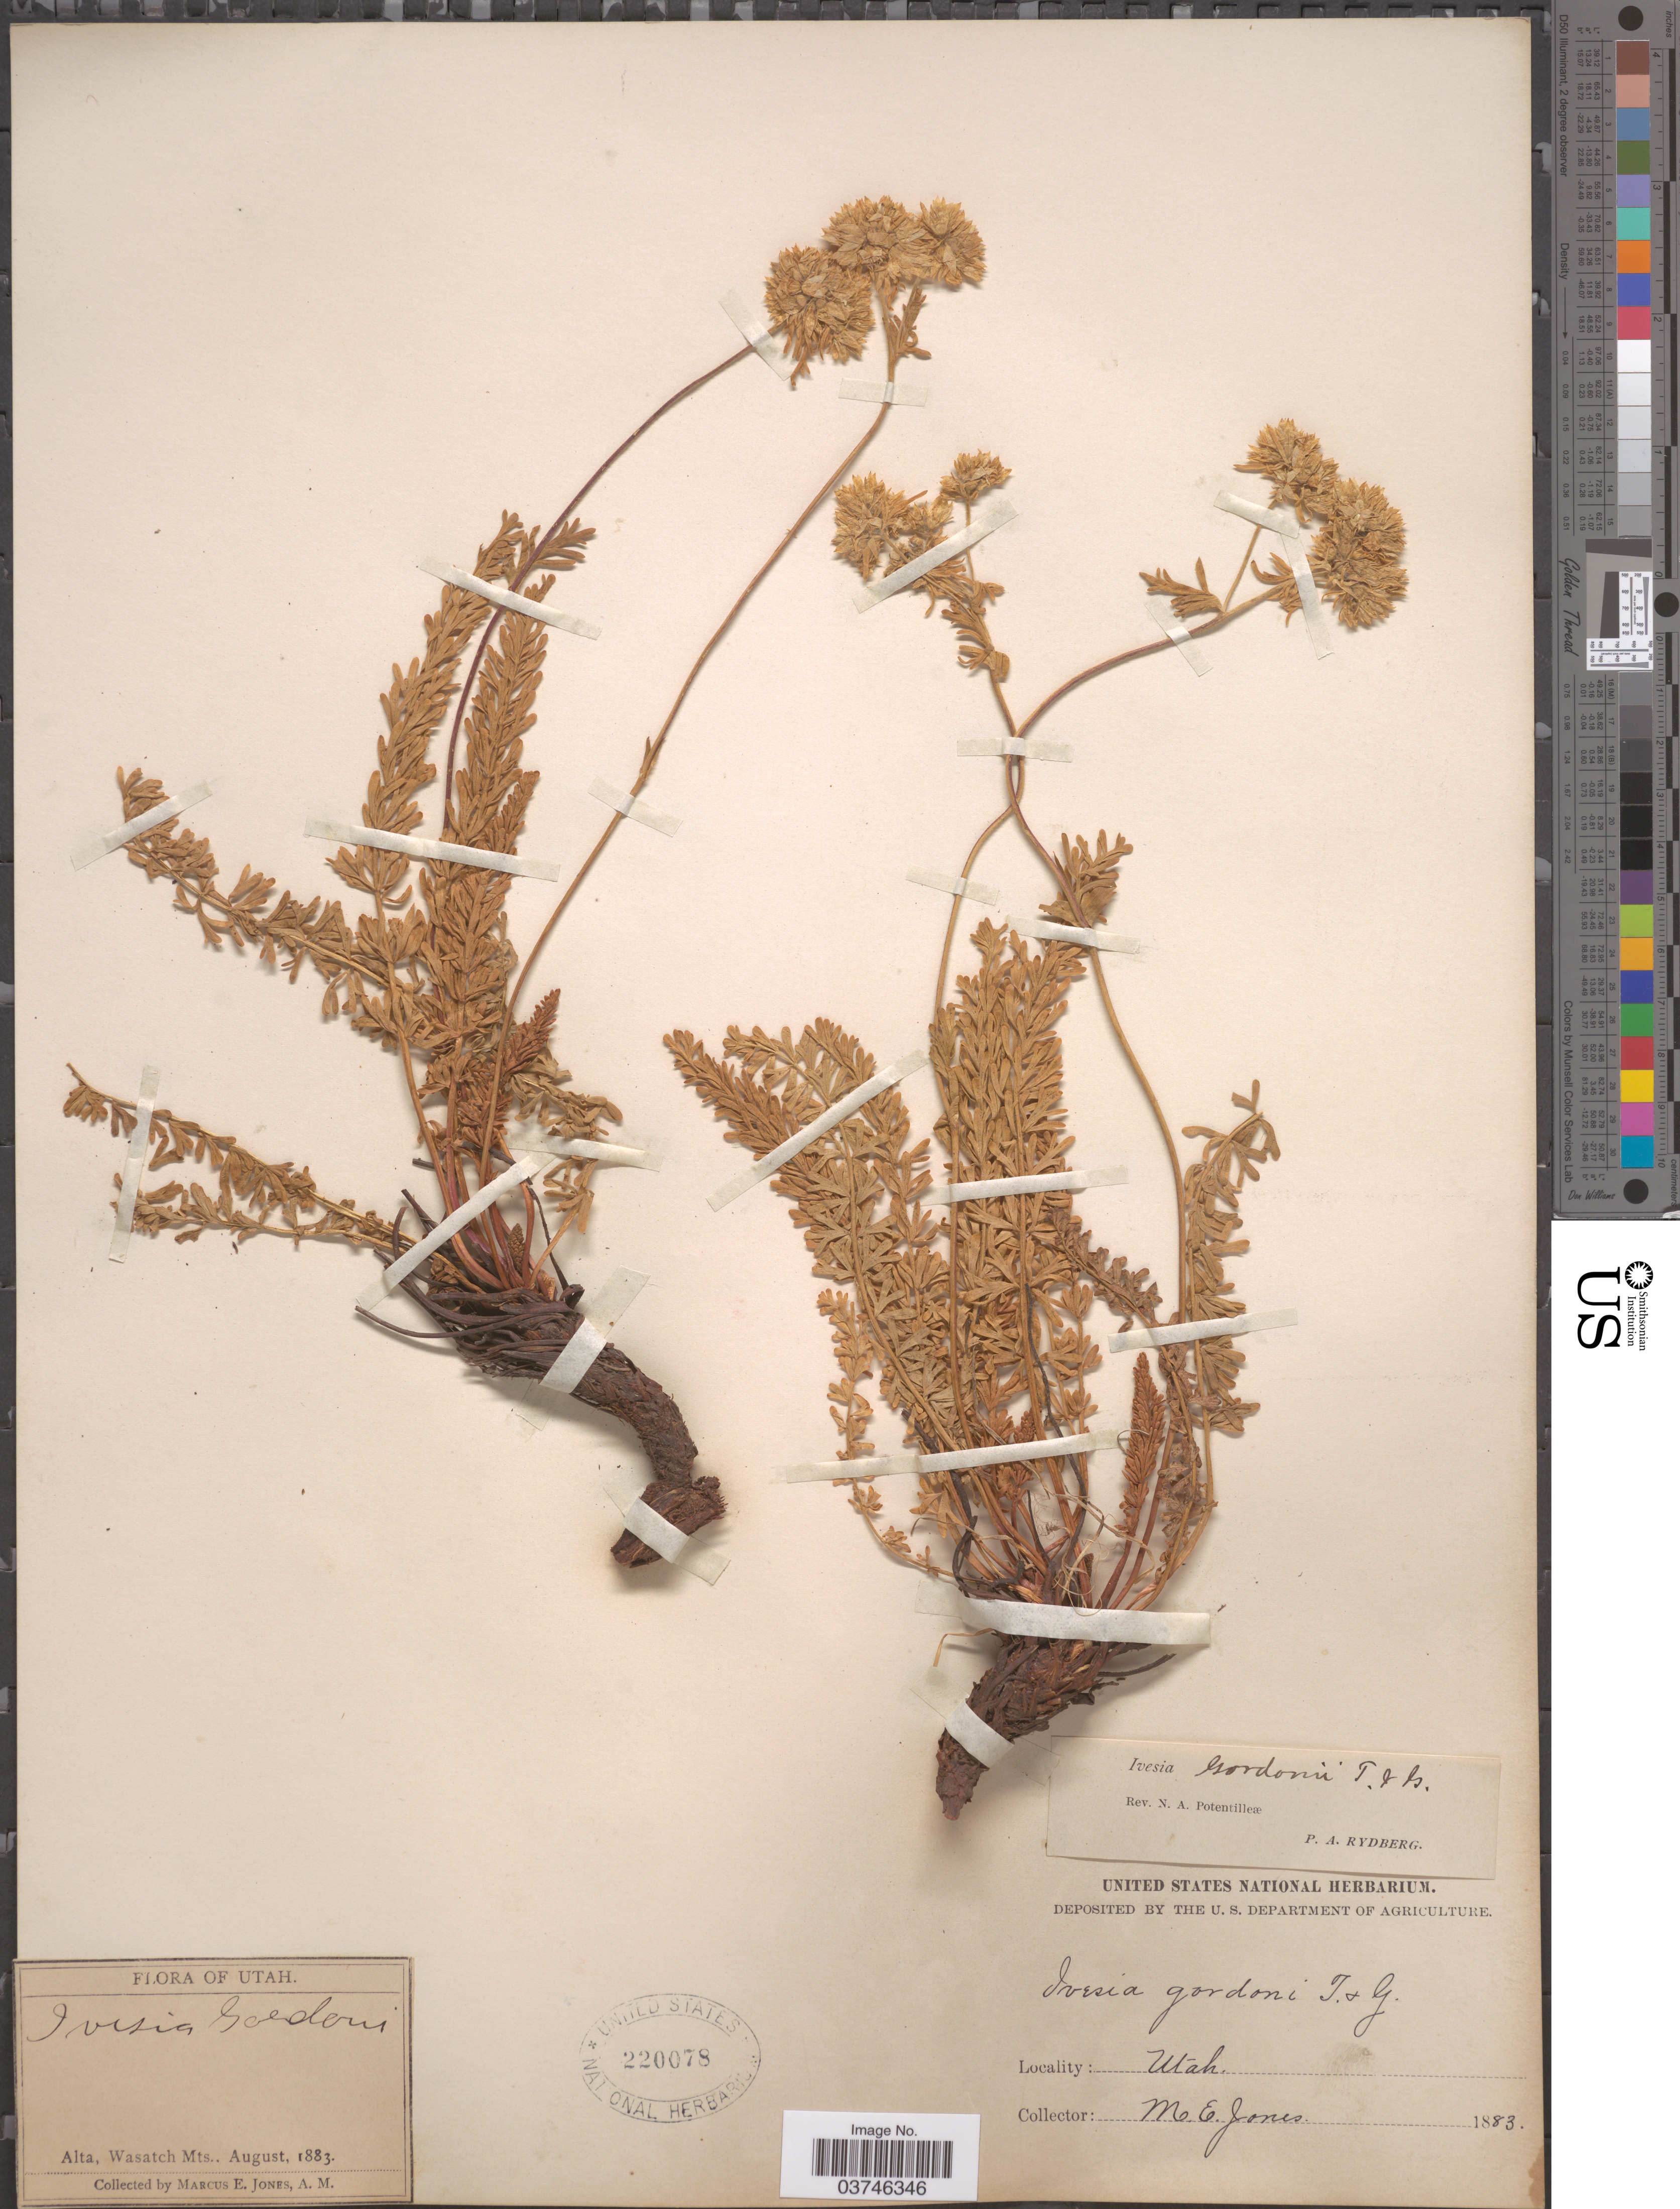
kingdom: Plantae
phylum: Tracheophyta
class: Magnoliopsida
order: Rosales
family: Rosaceae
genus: Potentilla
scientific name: Potentilla gordonii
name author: (Hook.) Greene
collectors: M. E. Jones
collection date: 1883-08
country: United States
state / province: Utah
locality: Alta, Wasatch Mts.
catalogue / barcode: US 220078